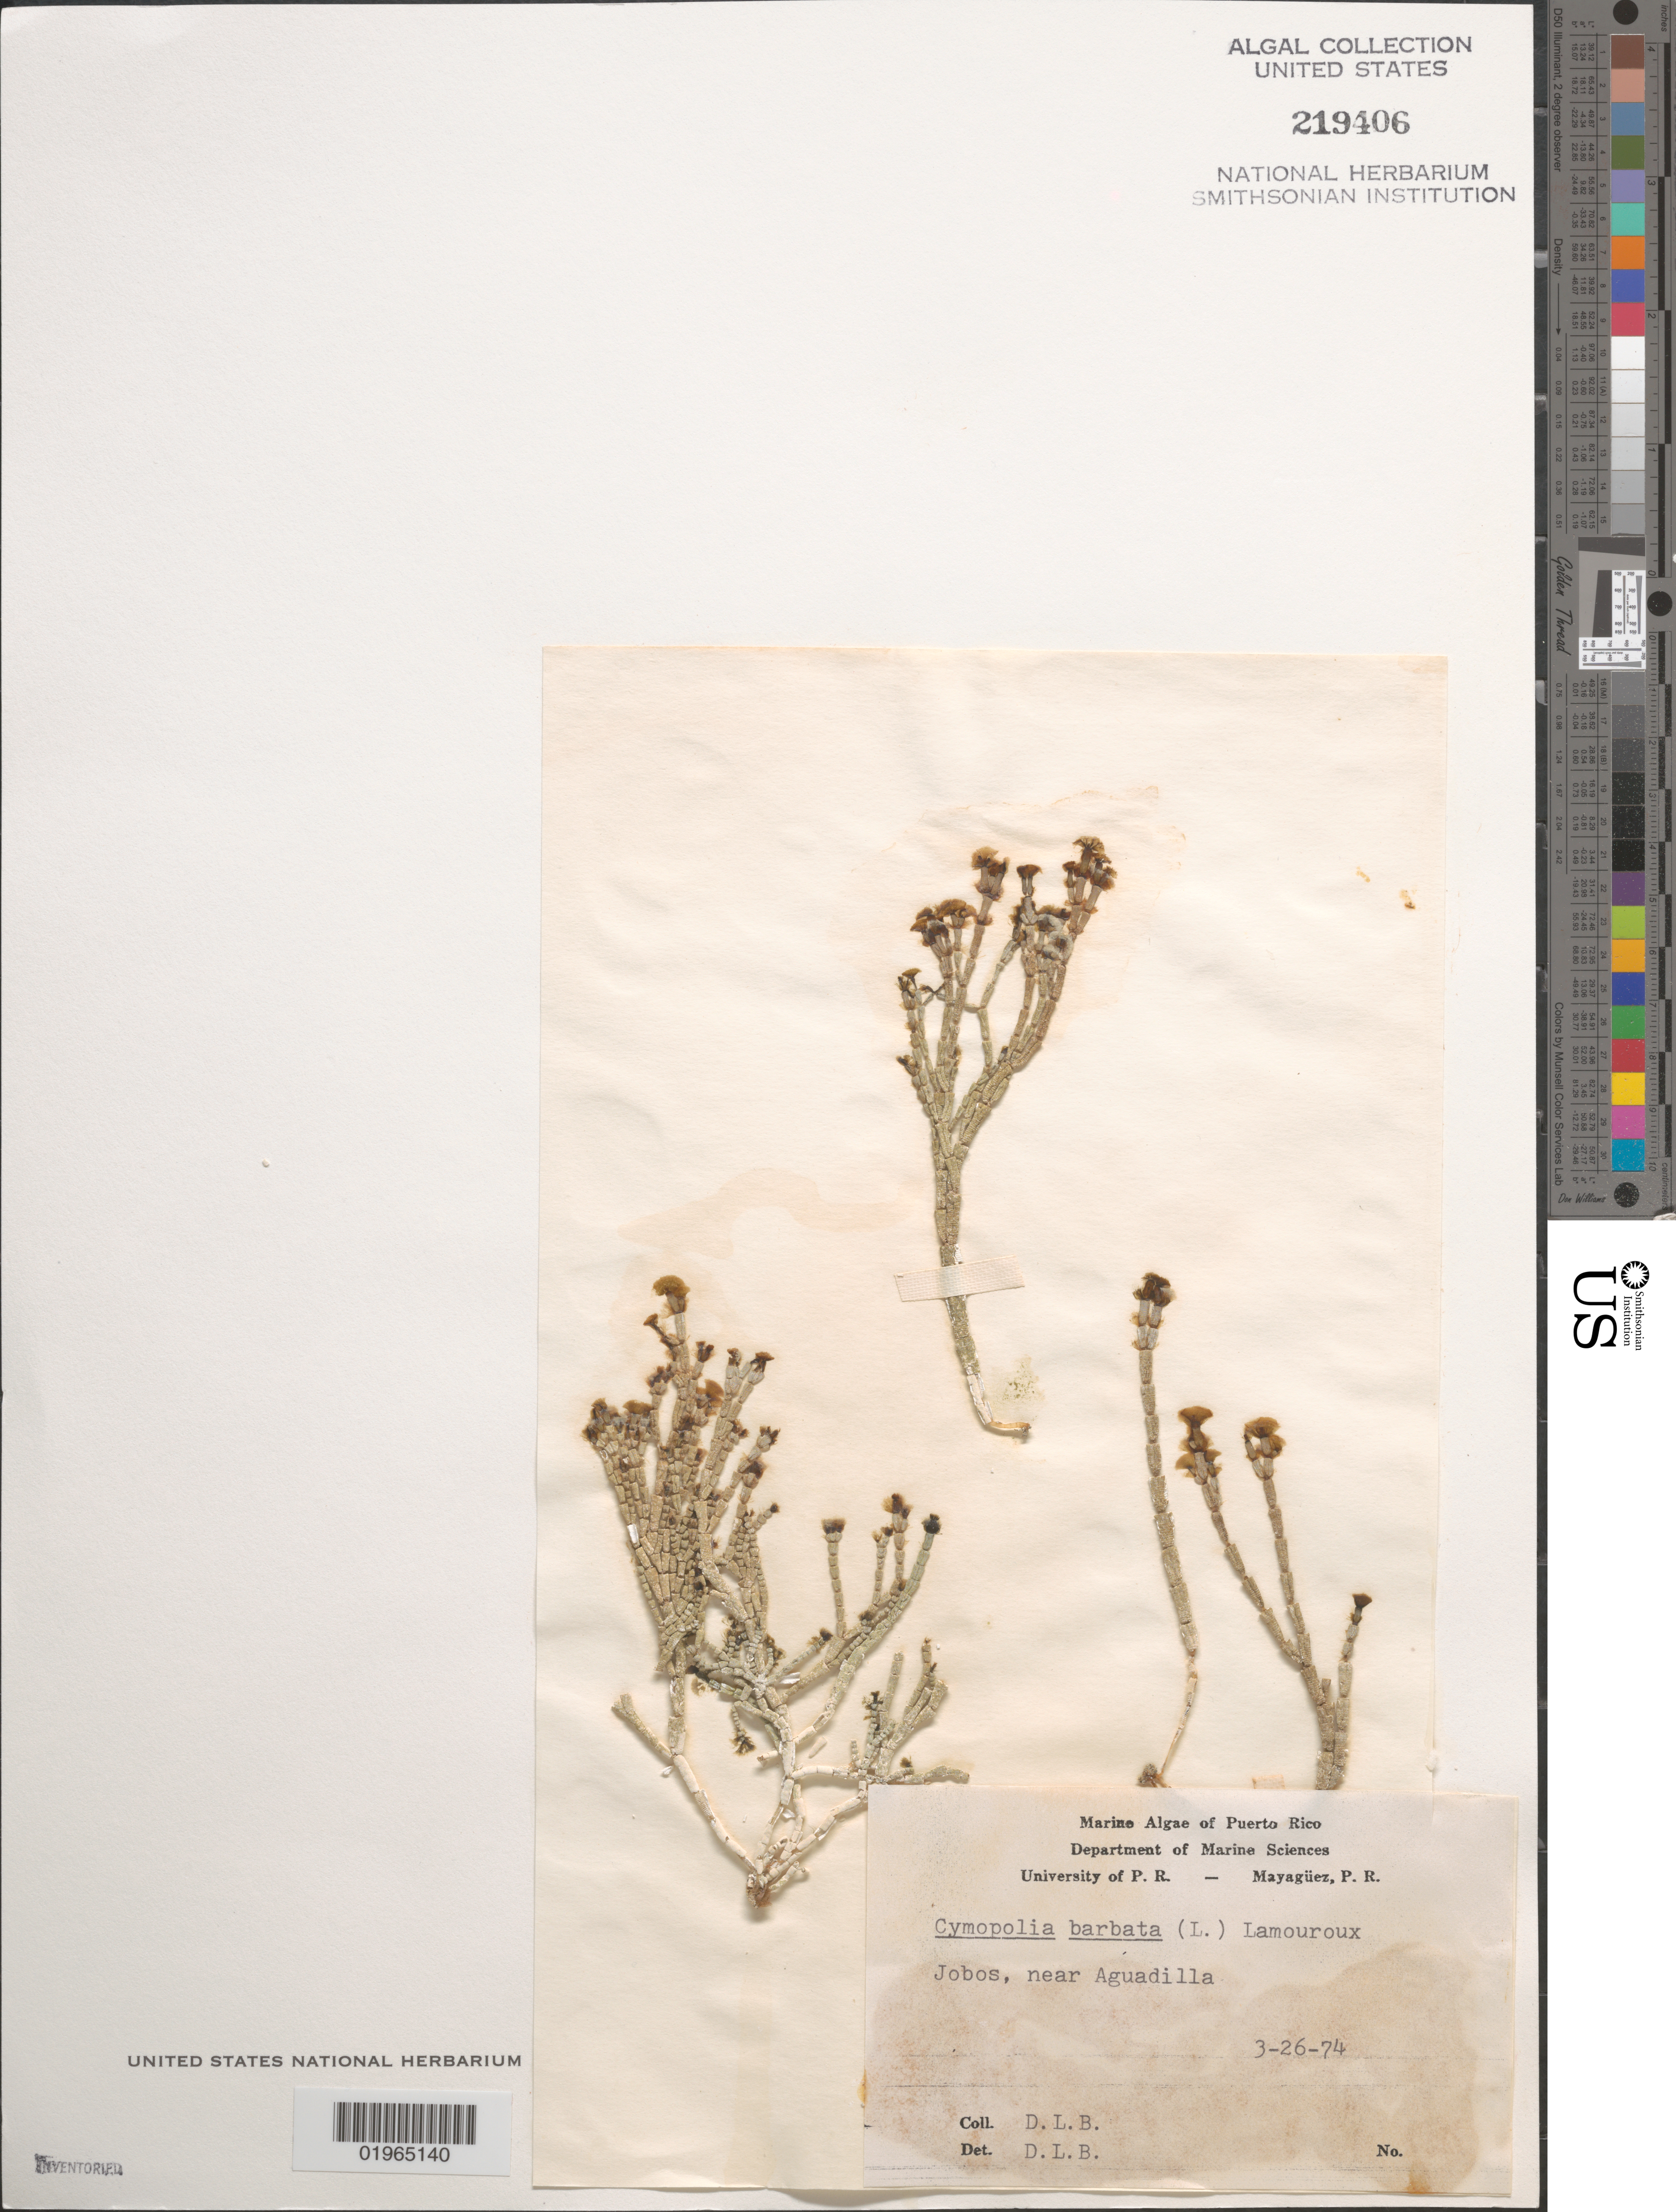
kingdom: Plantae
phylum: Chlorophyta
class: Ulvophyceae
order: Dasycladales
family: Dasycladaceae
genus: Cymopolia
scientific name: Cymopolia barbata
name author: (L.) J.V.Lamouroux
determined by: Ballantine, D. L.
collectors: D.L. Ballantine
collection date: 1974-03-26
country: Puerto Rico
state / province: Aguadilla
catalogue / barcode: US 219406